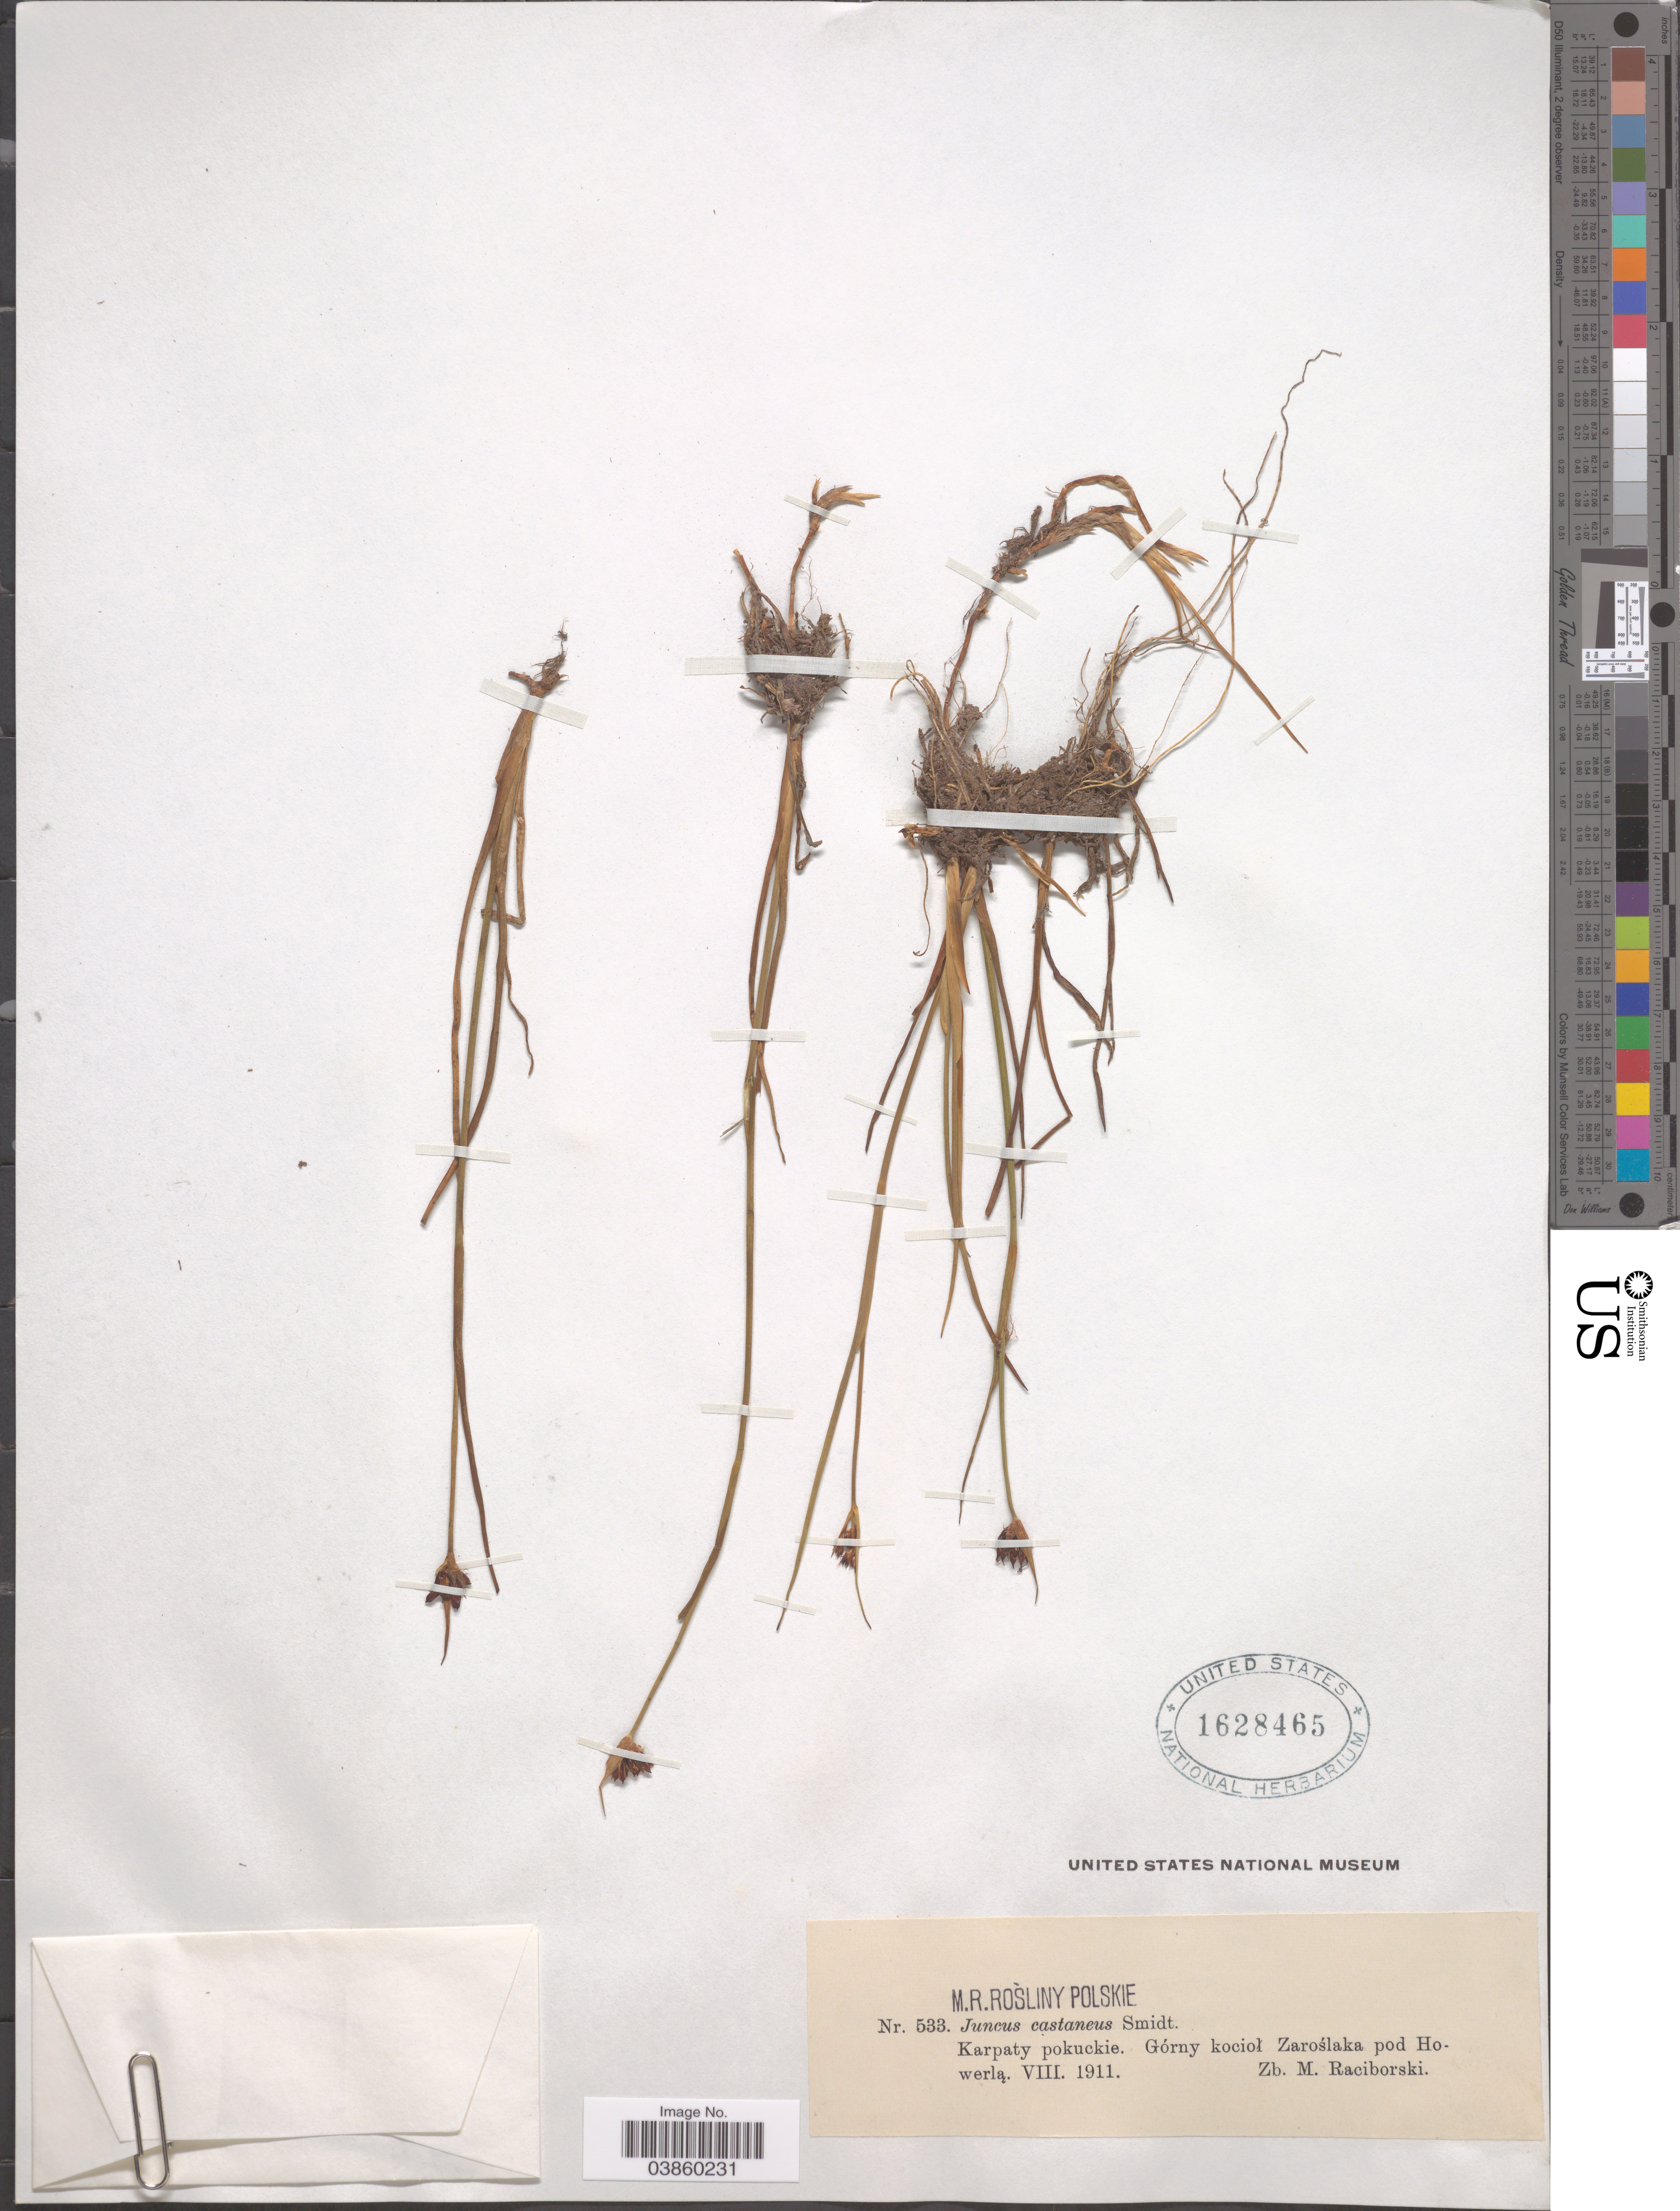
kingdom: Plantae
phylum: Tracheophyta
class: Liliopsida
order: Poales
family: Juncaceae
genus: Juncus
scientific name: Juncus castaneus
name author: Sm.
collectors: Z. Raciborski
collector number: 533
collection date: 1911-08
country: Ukraine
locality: Karpaty pokuckie. Górny kociol Zaroślaka pod Howerla.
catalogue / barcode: US 1628465